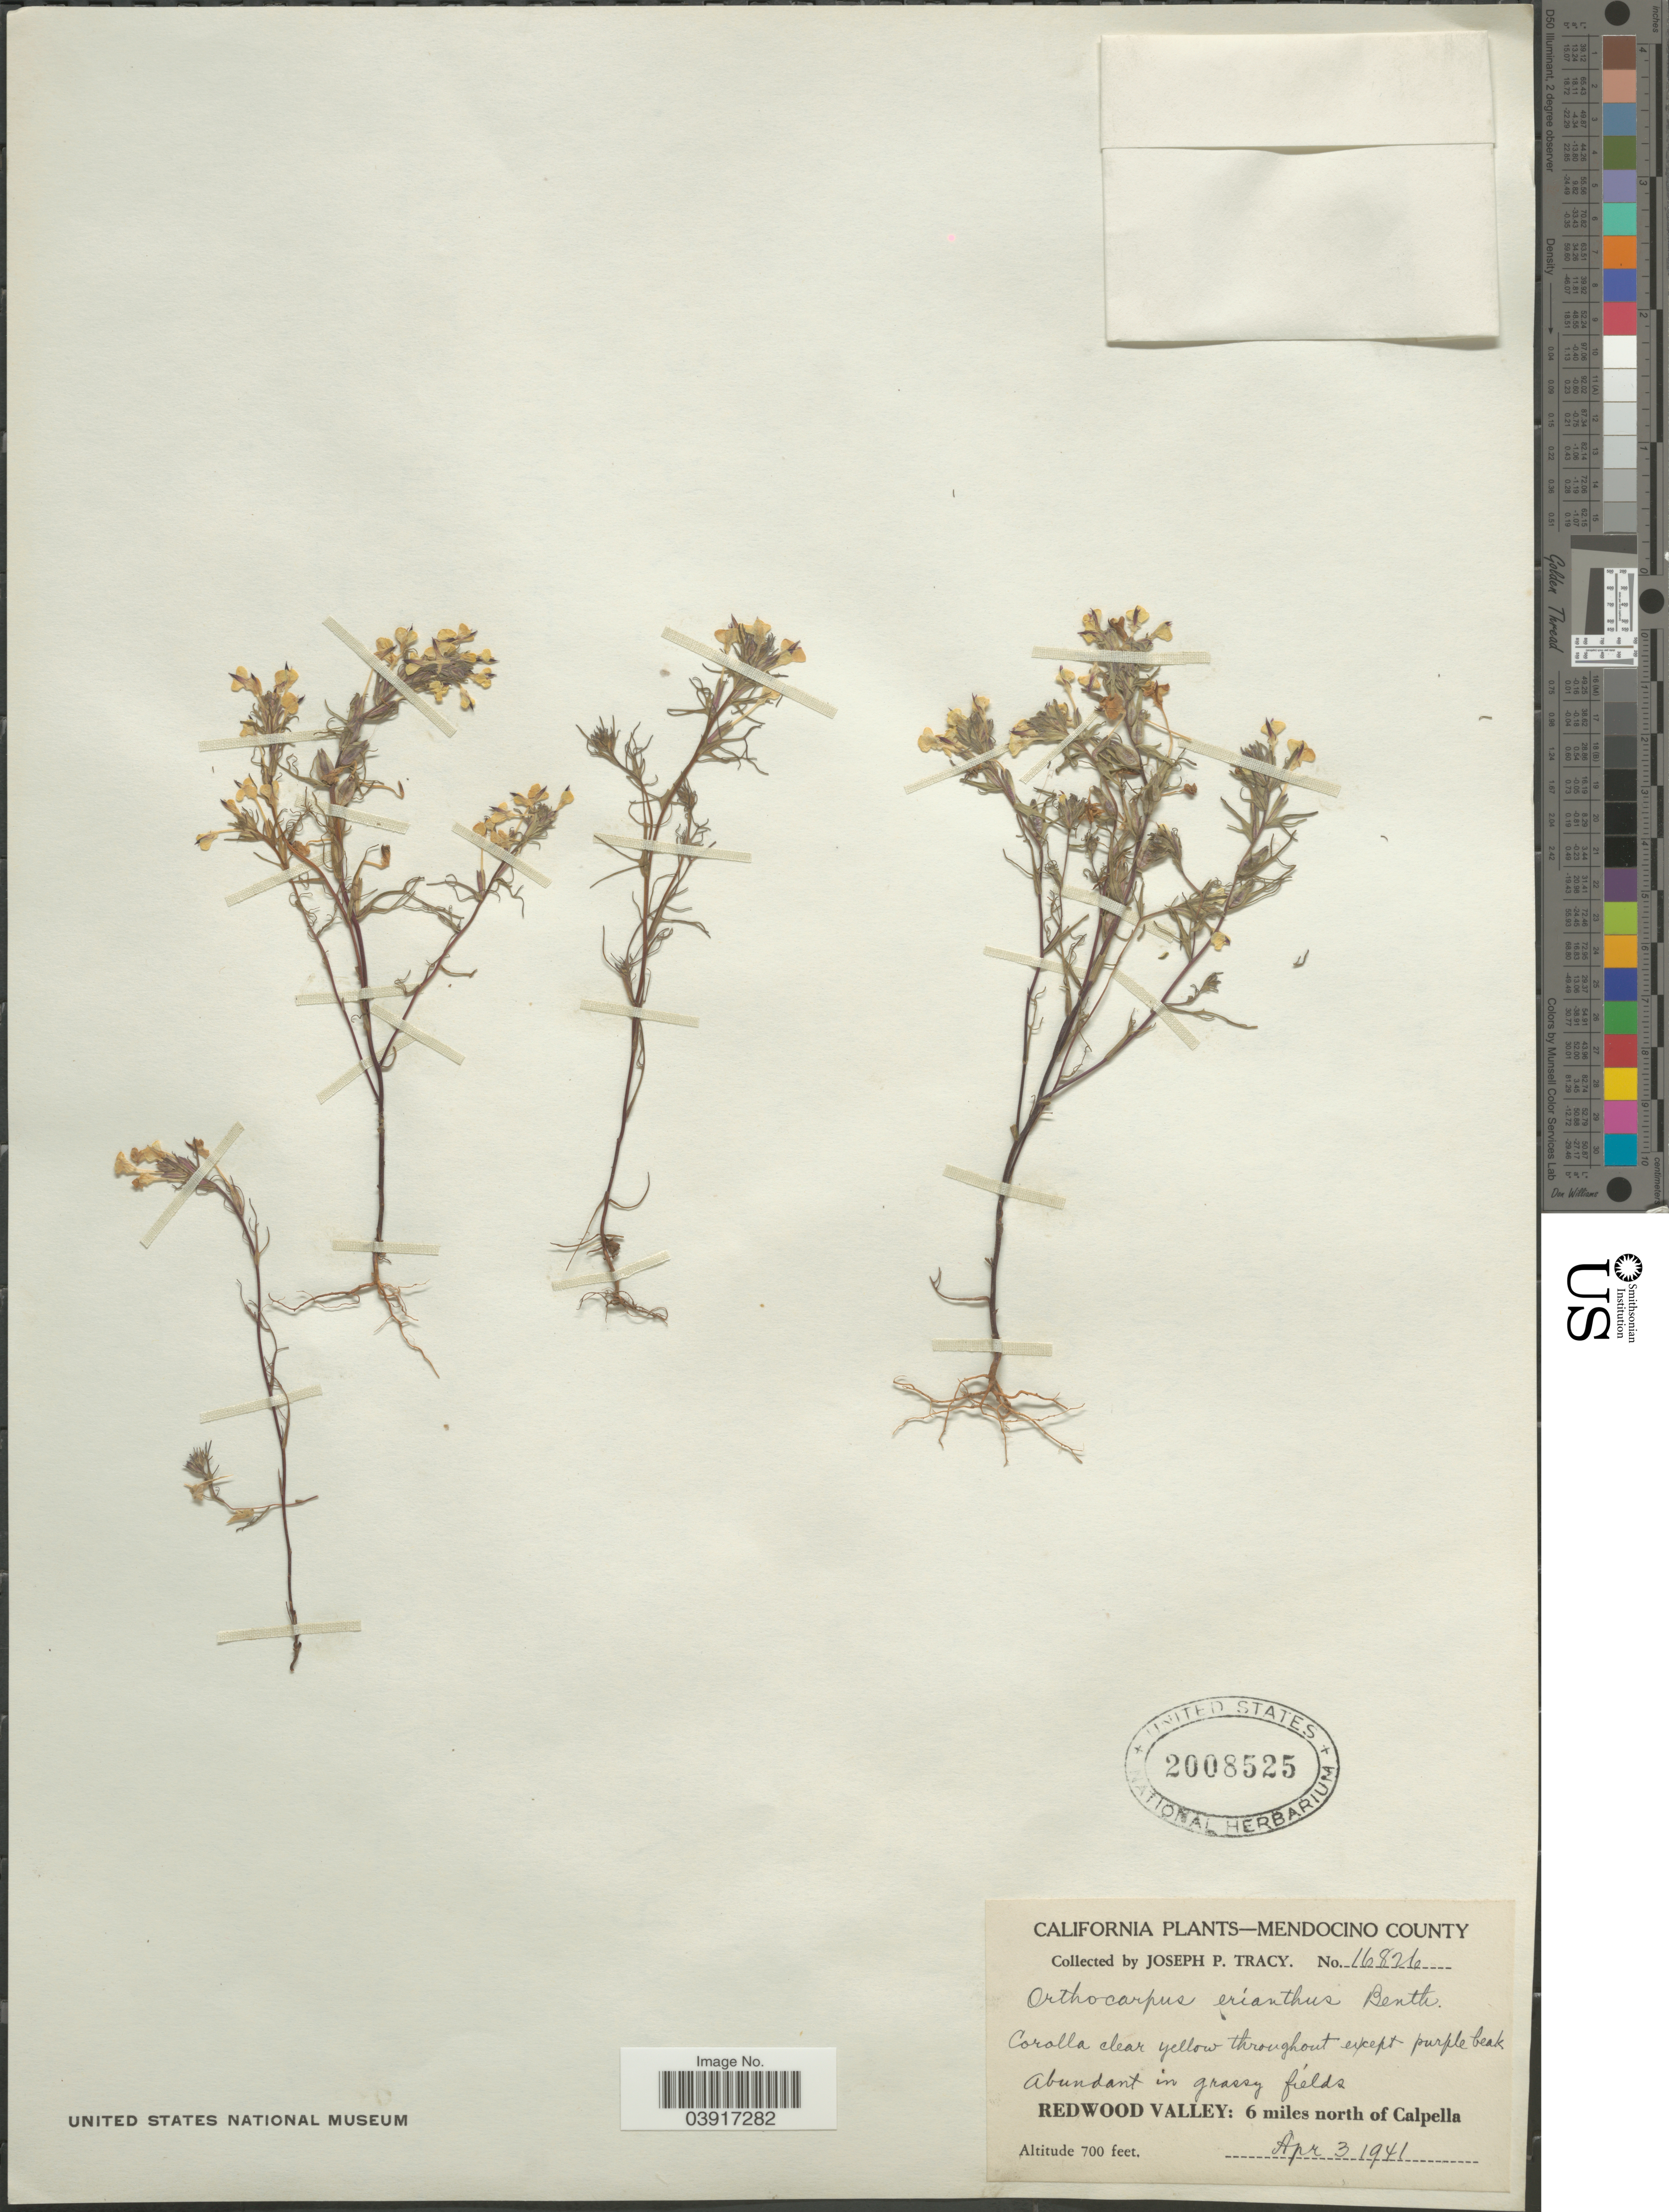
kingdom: Plantae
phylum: Tracheophyta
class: Magnoliopsida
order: Lamiales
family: Orobanchaceae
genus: Orthocarpus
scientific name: Orthocarpus erianthus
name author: Benth.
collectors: J. Tracy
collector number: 16826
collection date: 1941-04-03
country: United States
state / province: California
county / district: Mendocino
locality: Mendocino County. Redwood Valley: 6 miles north of Calpella.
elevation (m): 213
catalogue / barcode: US 2008525